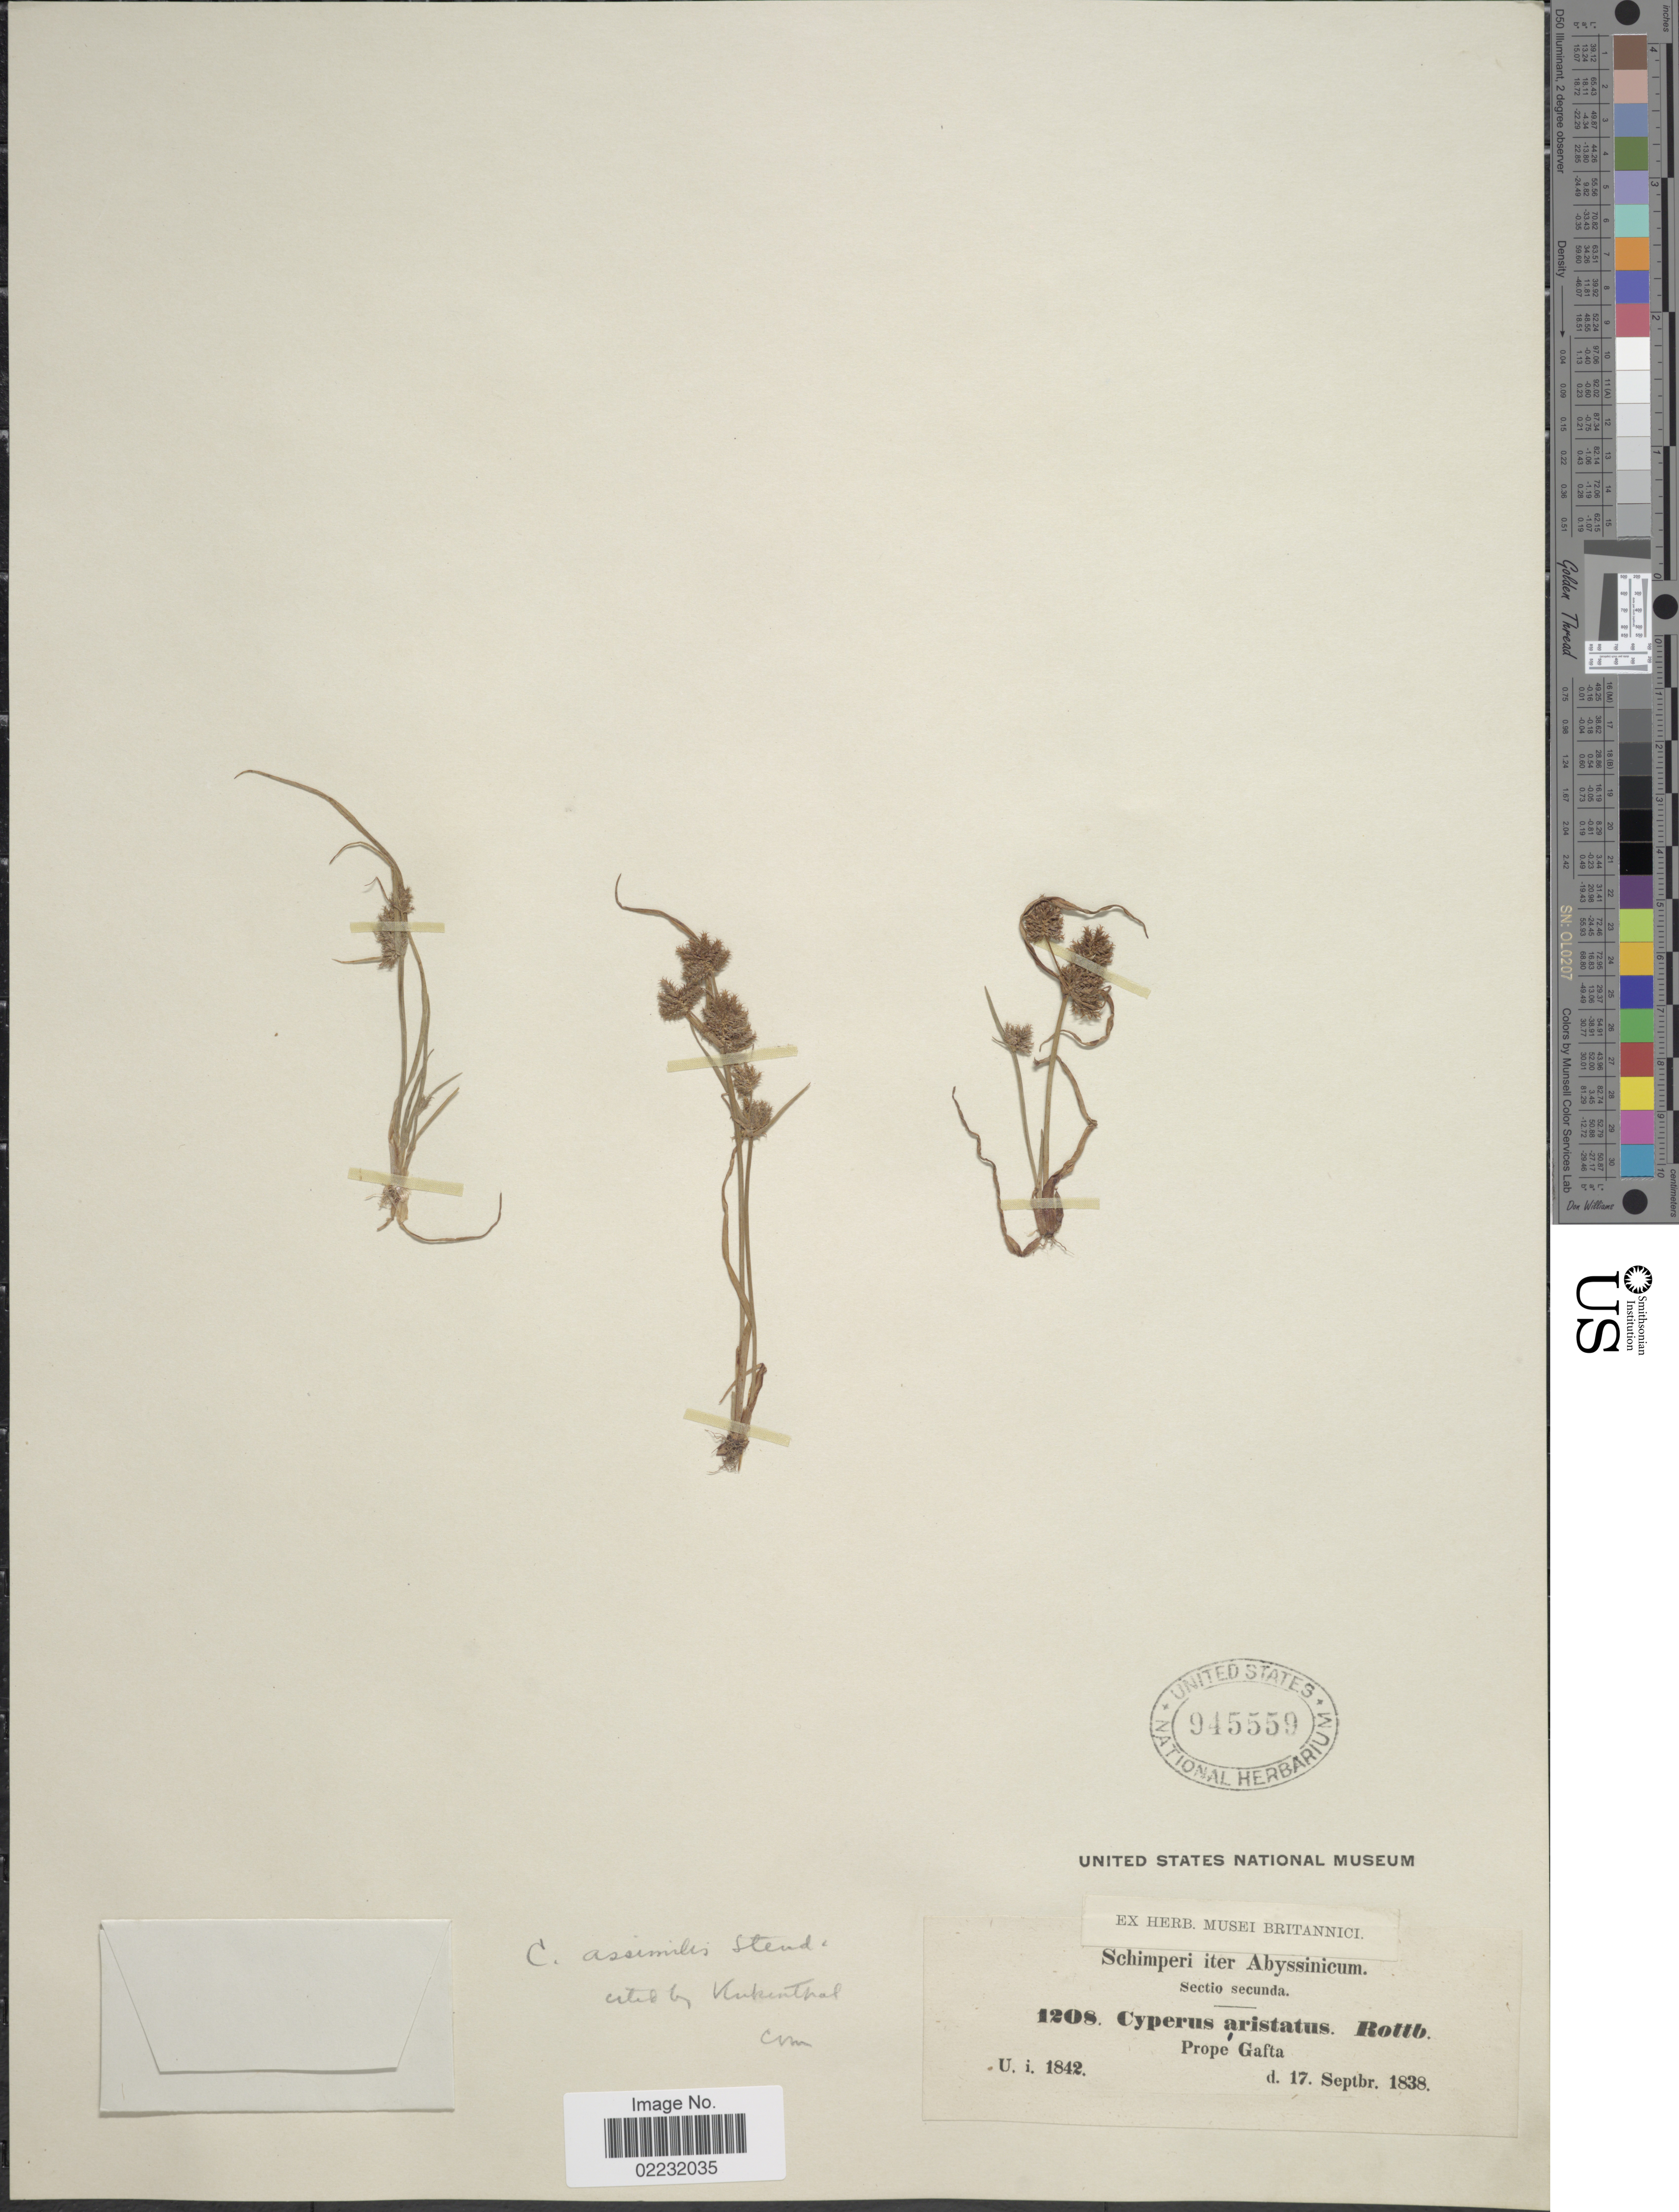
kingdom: Plantae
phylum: Tracheophyta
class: Liliopsida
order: Poales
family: Cyperaceae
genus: Cyperus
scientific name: Cyperus squarrosus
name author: L.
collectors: -. Schimper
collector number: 1208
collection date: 1838-09-17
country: Eritrea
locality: Abyssinicum, Sectio secunda, prope Gafta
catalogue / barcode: US 945559